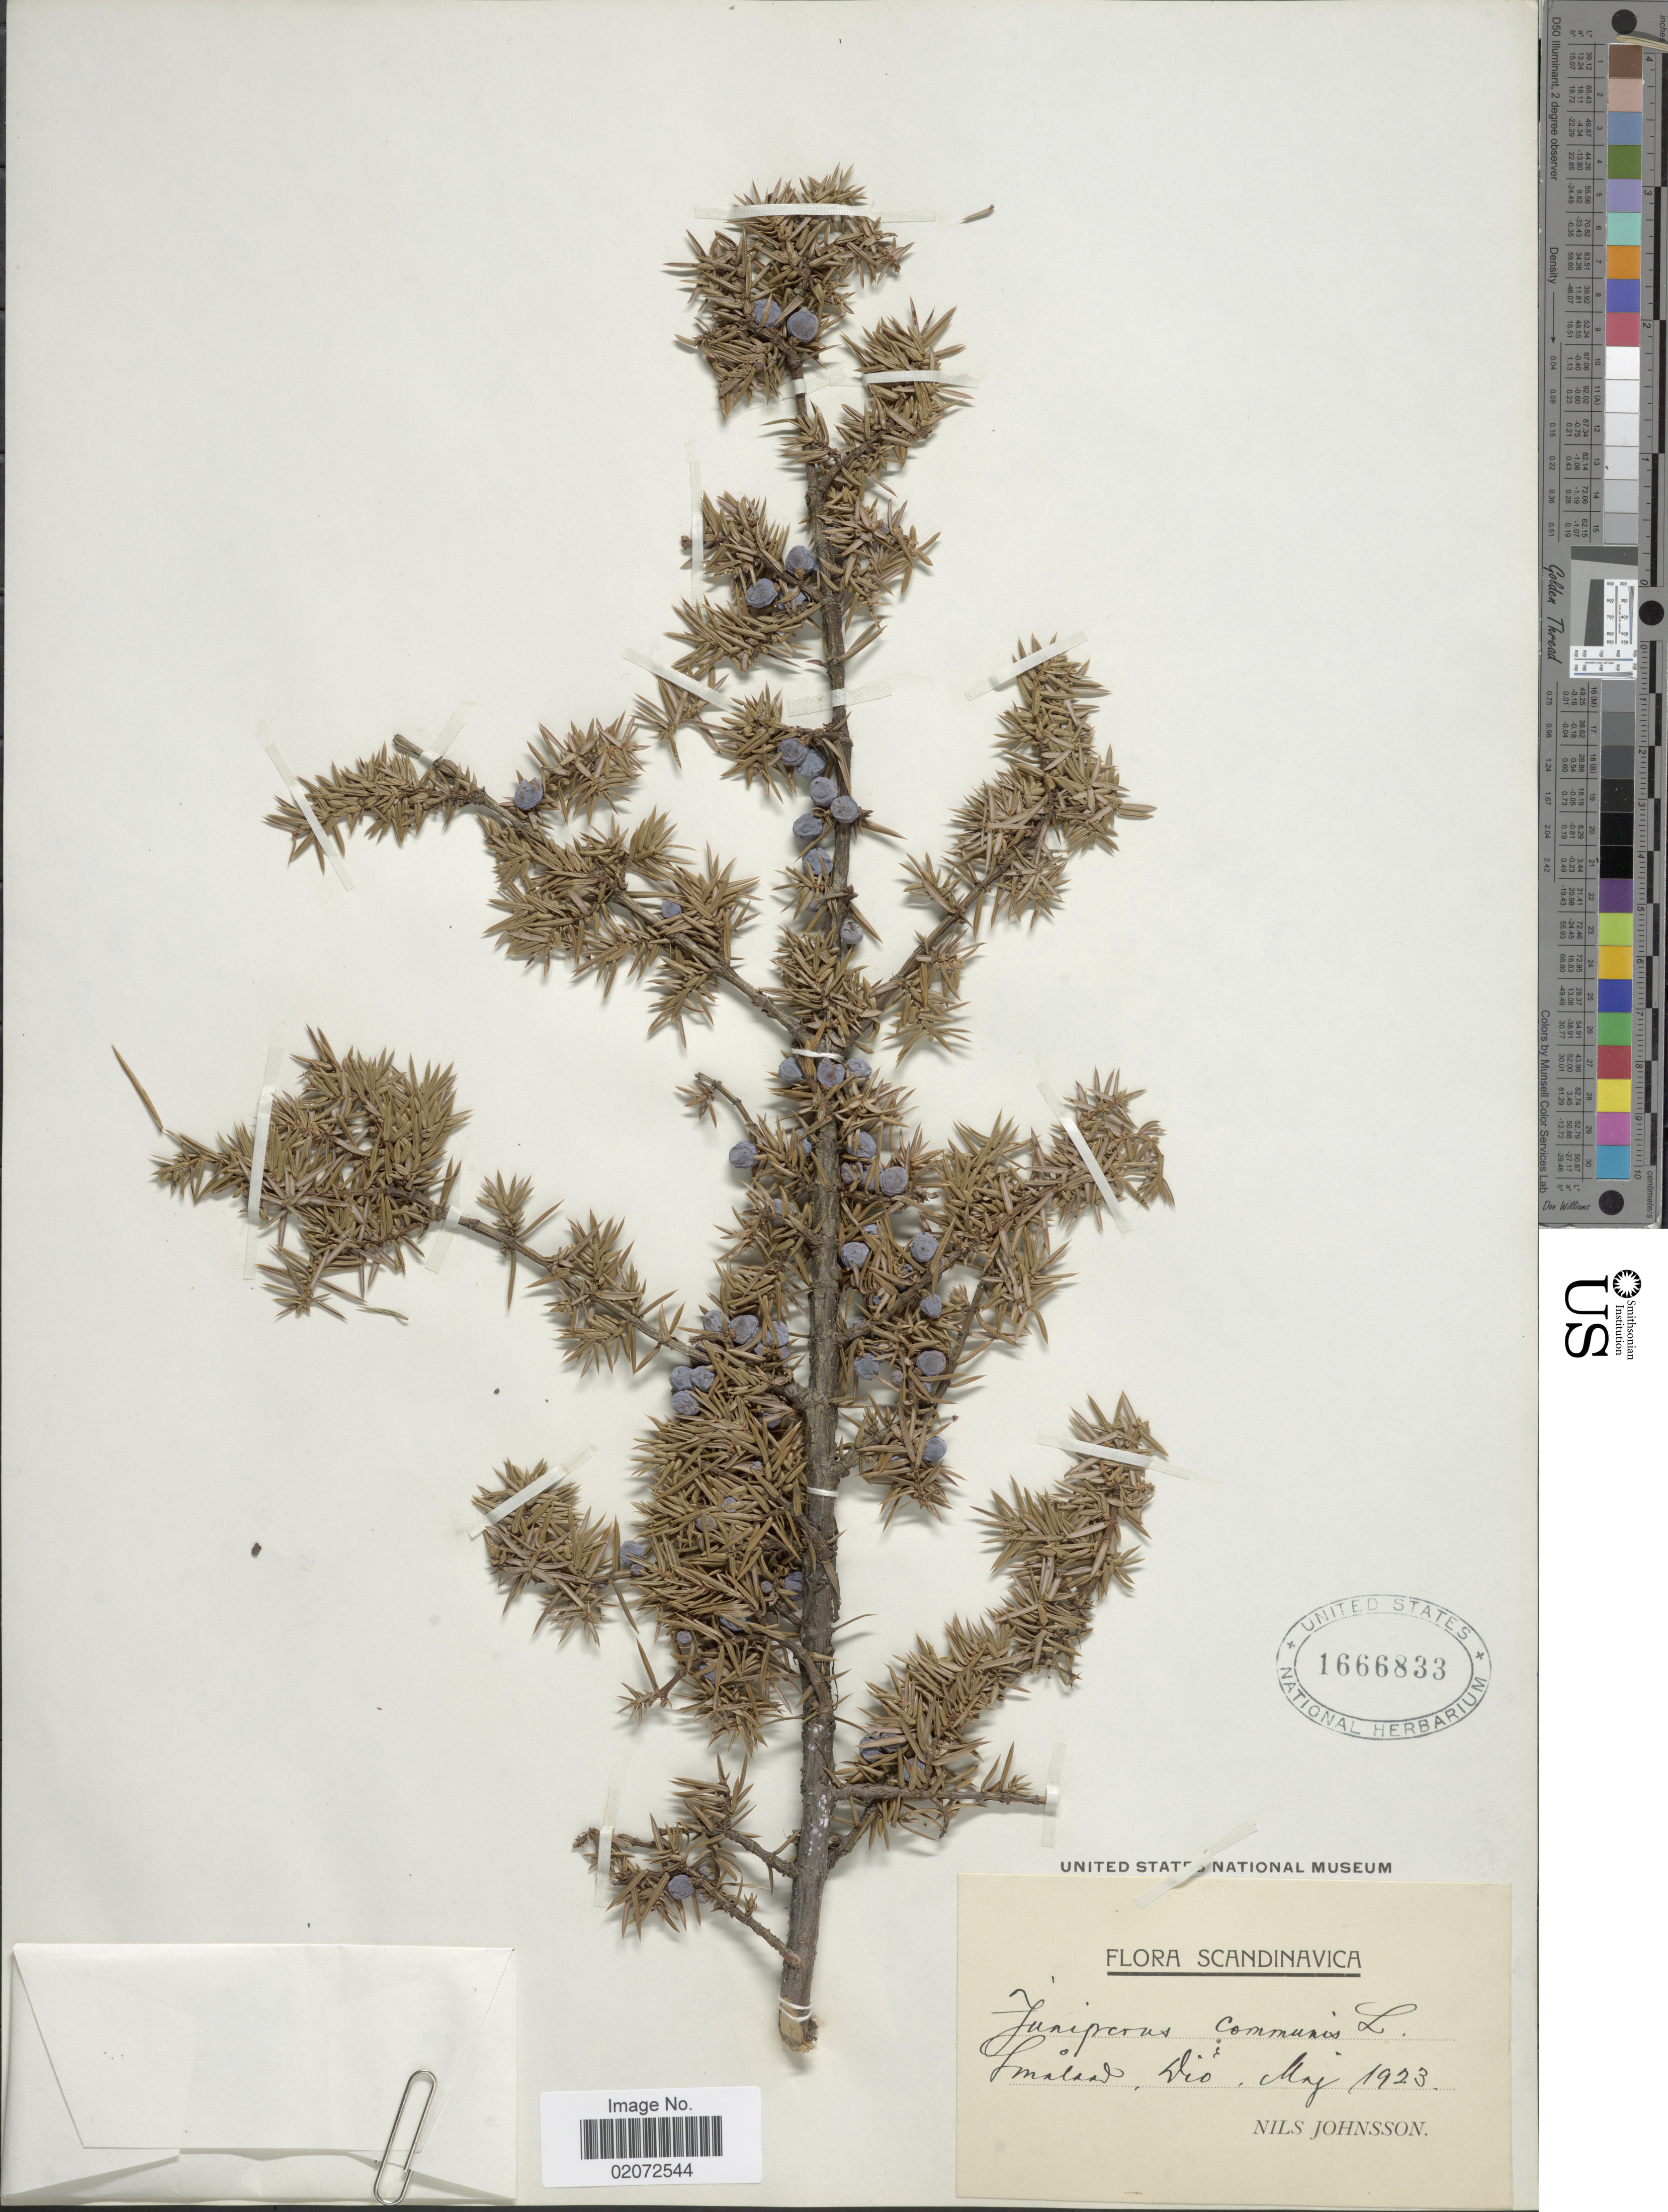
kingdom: Plantae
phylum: Tracheophyta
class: Pinopsida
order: Pinales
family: Cupressaceae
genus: Juniperus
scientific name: Juniperus communis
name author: L.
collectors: N. Johnsson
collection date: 1923-05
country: Sweden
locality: Småland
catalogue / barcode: US 1666833